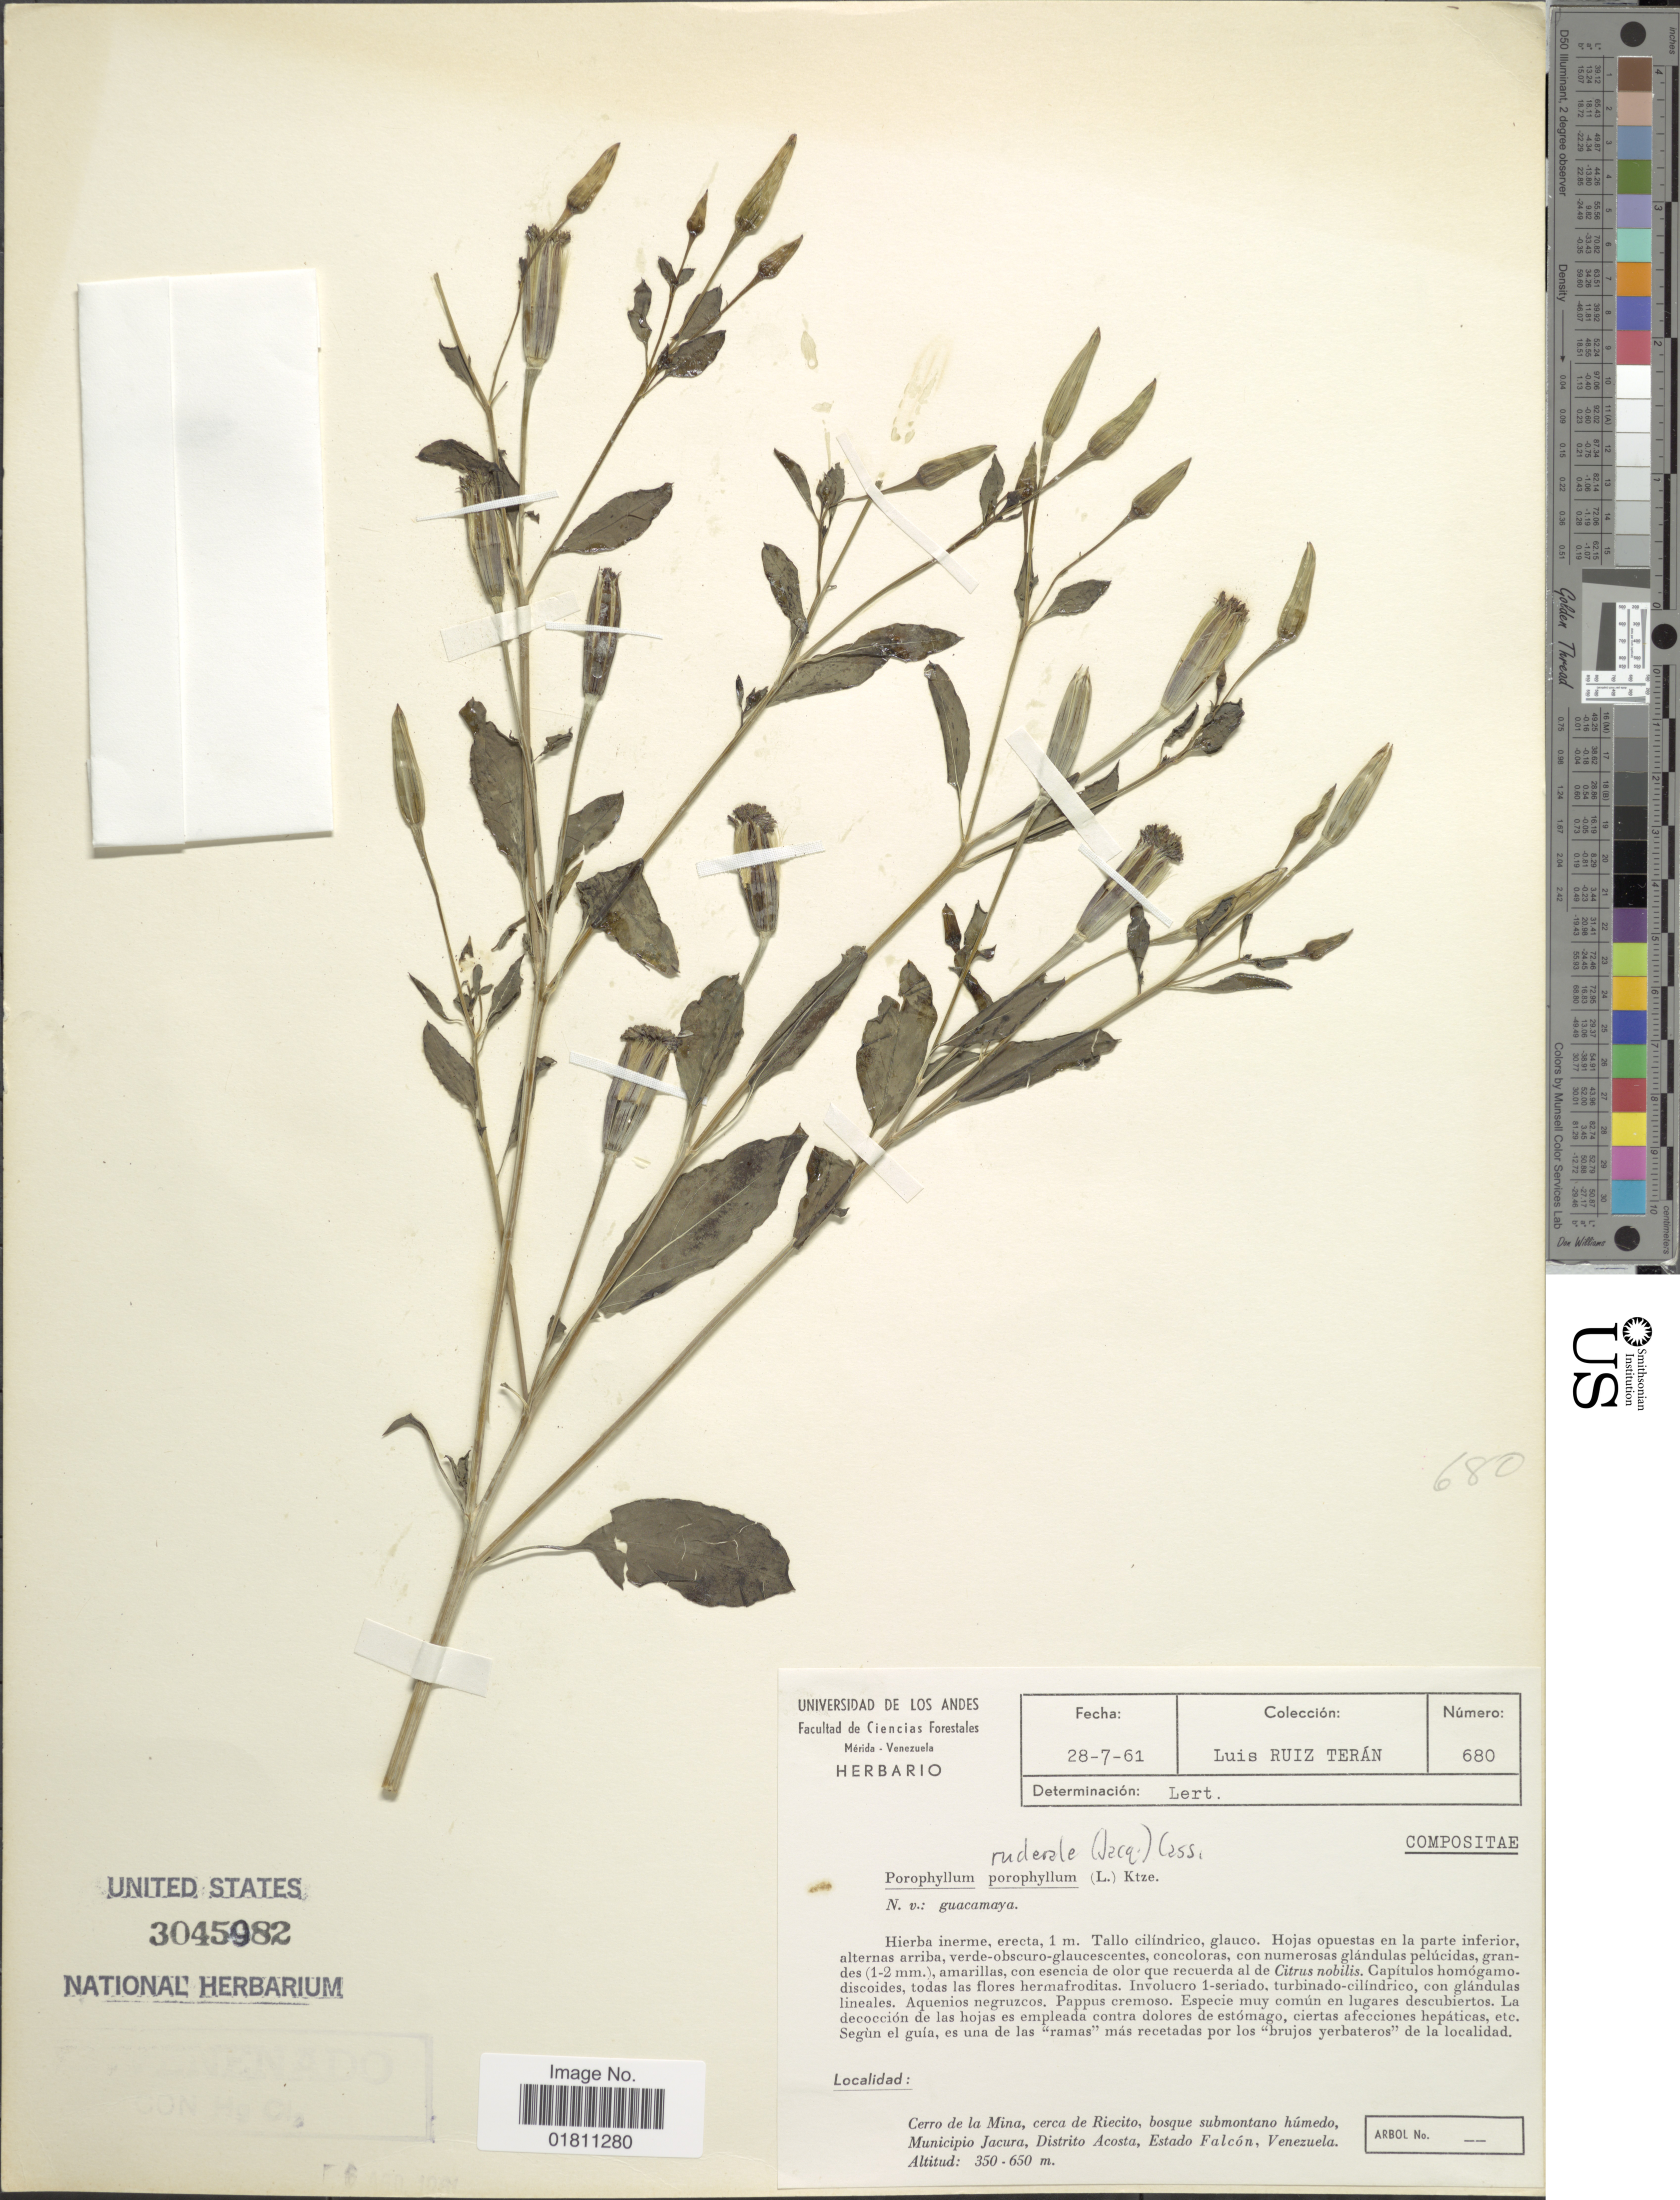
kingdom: Plantae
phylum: Tracheophyta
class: Magnoliopsida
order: Asterales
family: Asteraceae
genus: Porophyllum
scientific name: Porophyllum ruderale subsp. ruderale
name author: (Jacq.) Cass.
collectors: L. Teran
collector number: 680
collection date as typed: Transcribed d/m/y: 28/7/61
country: Venezuela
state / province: Falcón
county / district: Jacura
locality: Cerro de la Mina, cerca de Riecito, Muncipio Jacura, Distrito Acosta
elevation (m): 350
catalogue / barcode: US 3045982